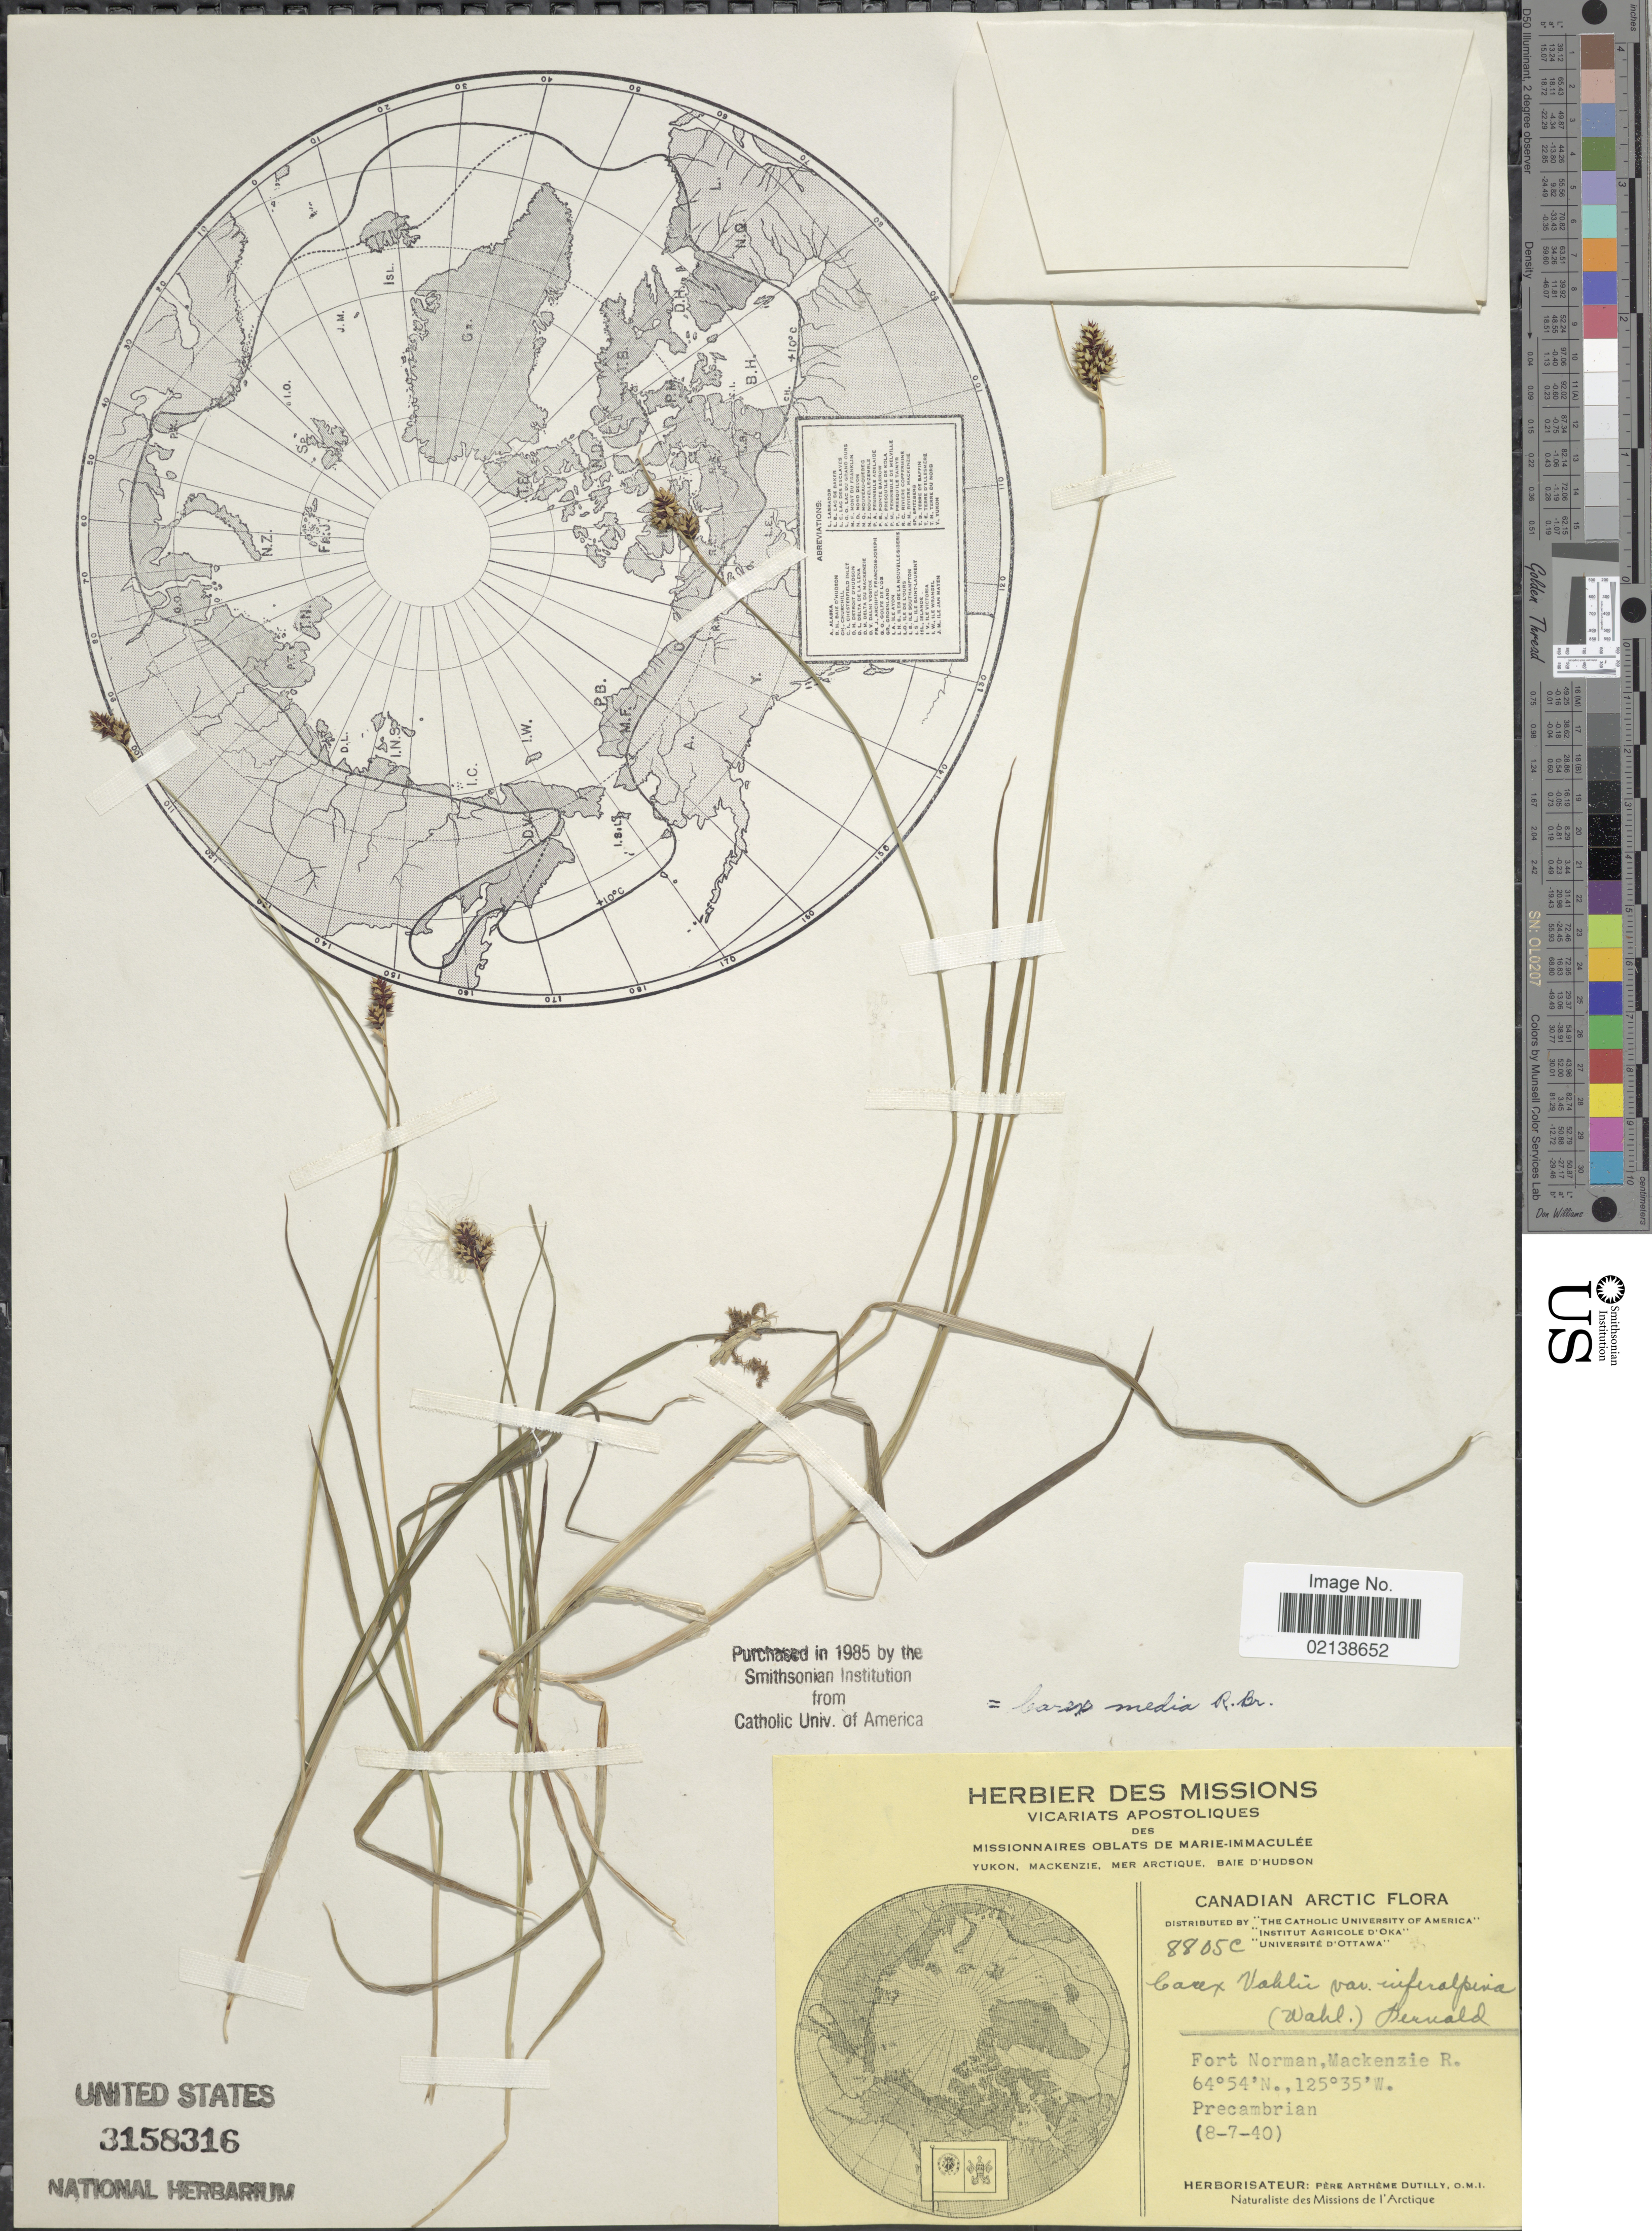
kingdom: Plantae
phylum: Tracheophyta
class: Liliopsida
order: Poales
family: Cyperaceae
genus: Carex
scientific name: Carex media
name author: R. Br.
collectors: A. Dutilly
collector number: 8805C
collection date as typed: Transcribed d/m/y: 8/7/40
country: Canada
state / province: Yukon Territory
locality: Missionnaires Oblats de Marie-Immaculee, Yukon, Mackenzie, Mer Arctique, Baie D'Hudson, Canadian Arctic, Fort Norman, Mackenzie R.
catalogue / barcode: US 3158316